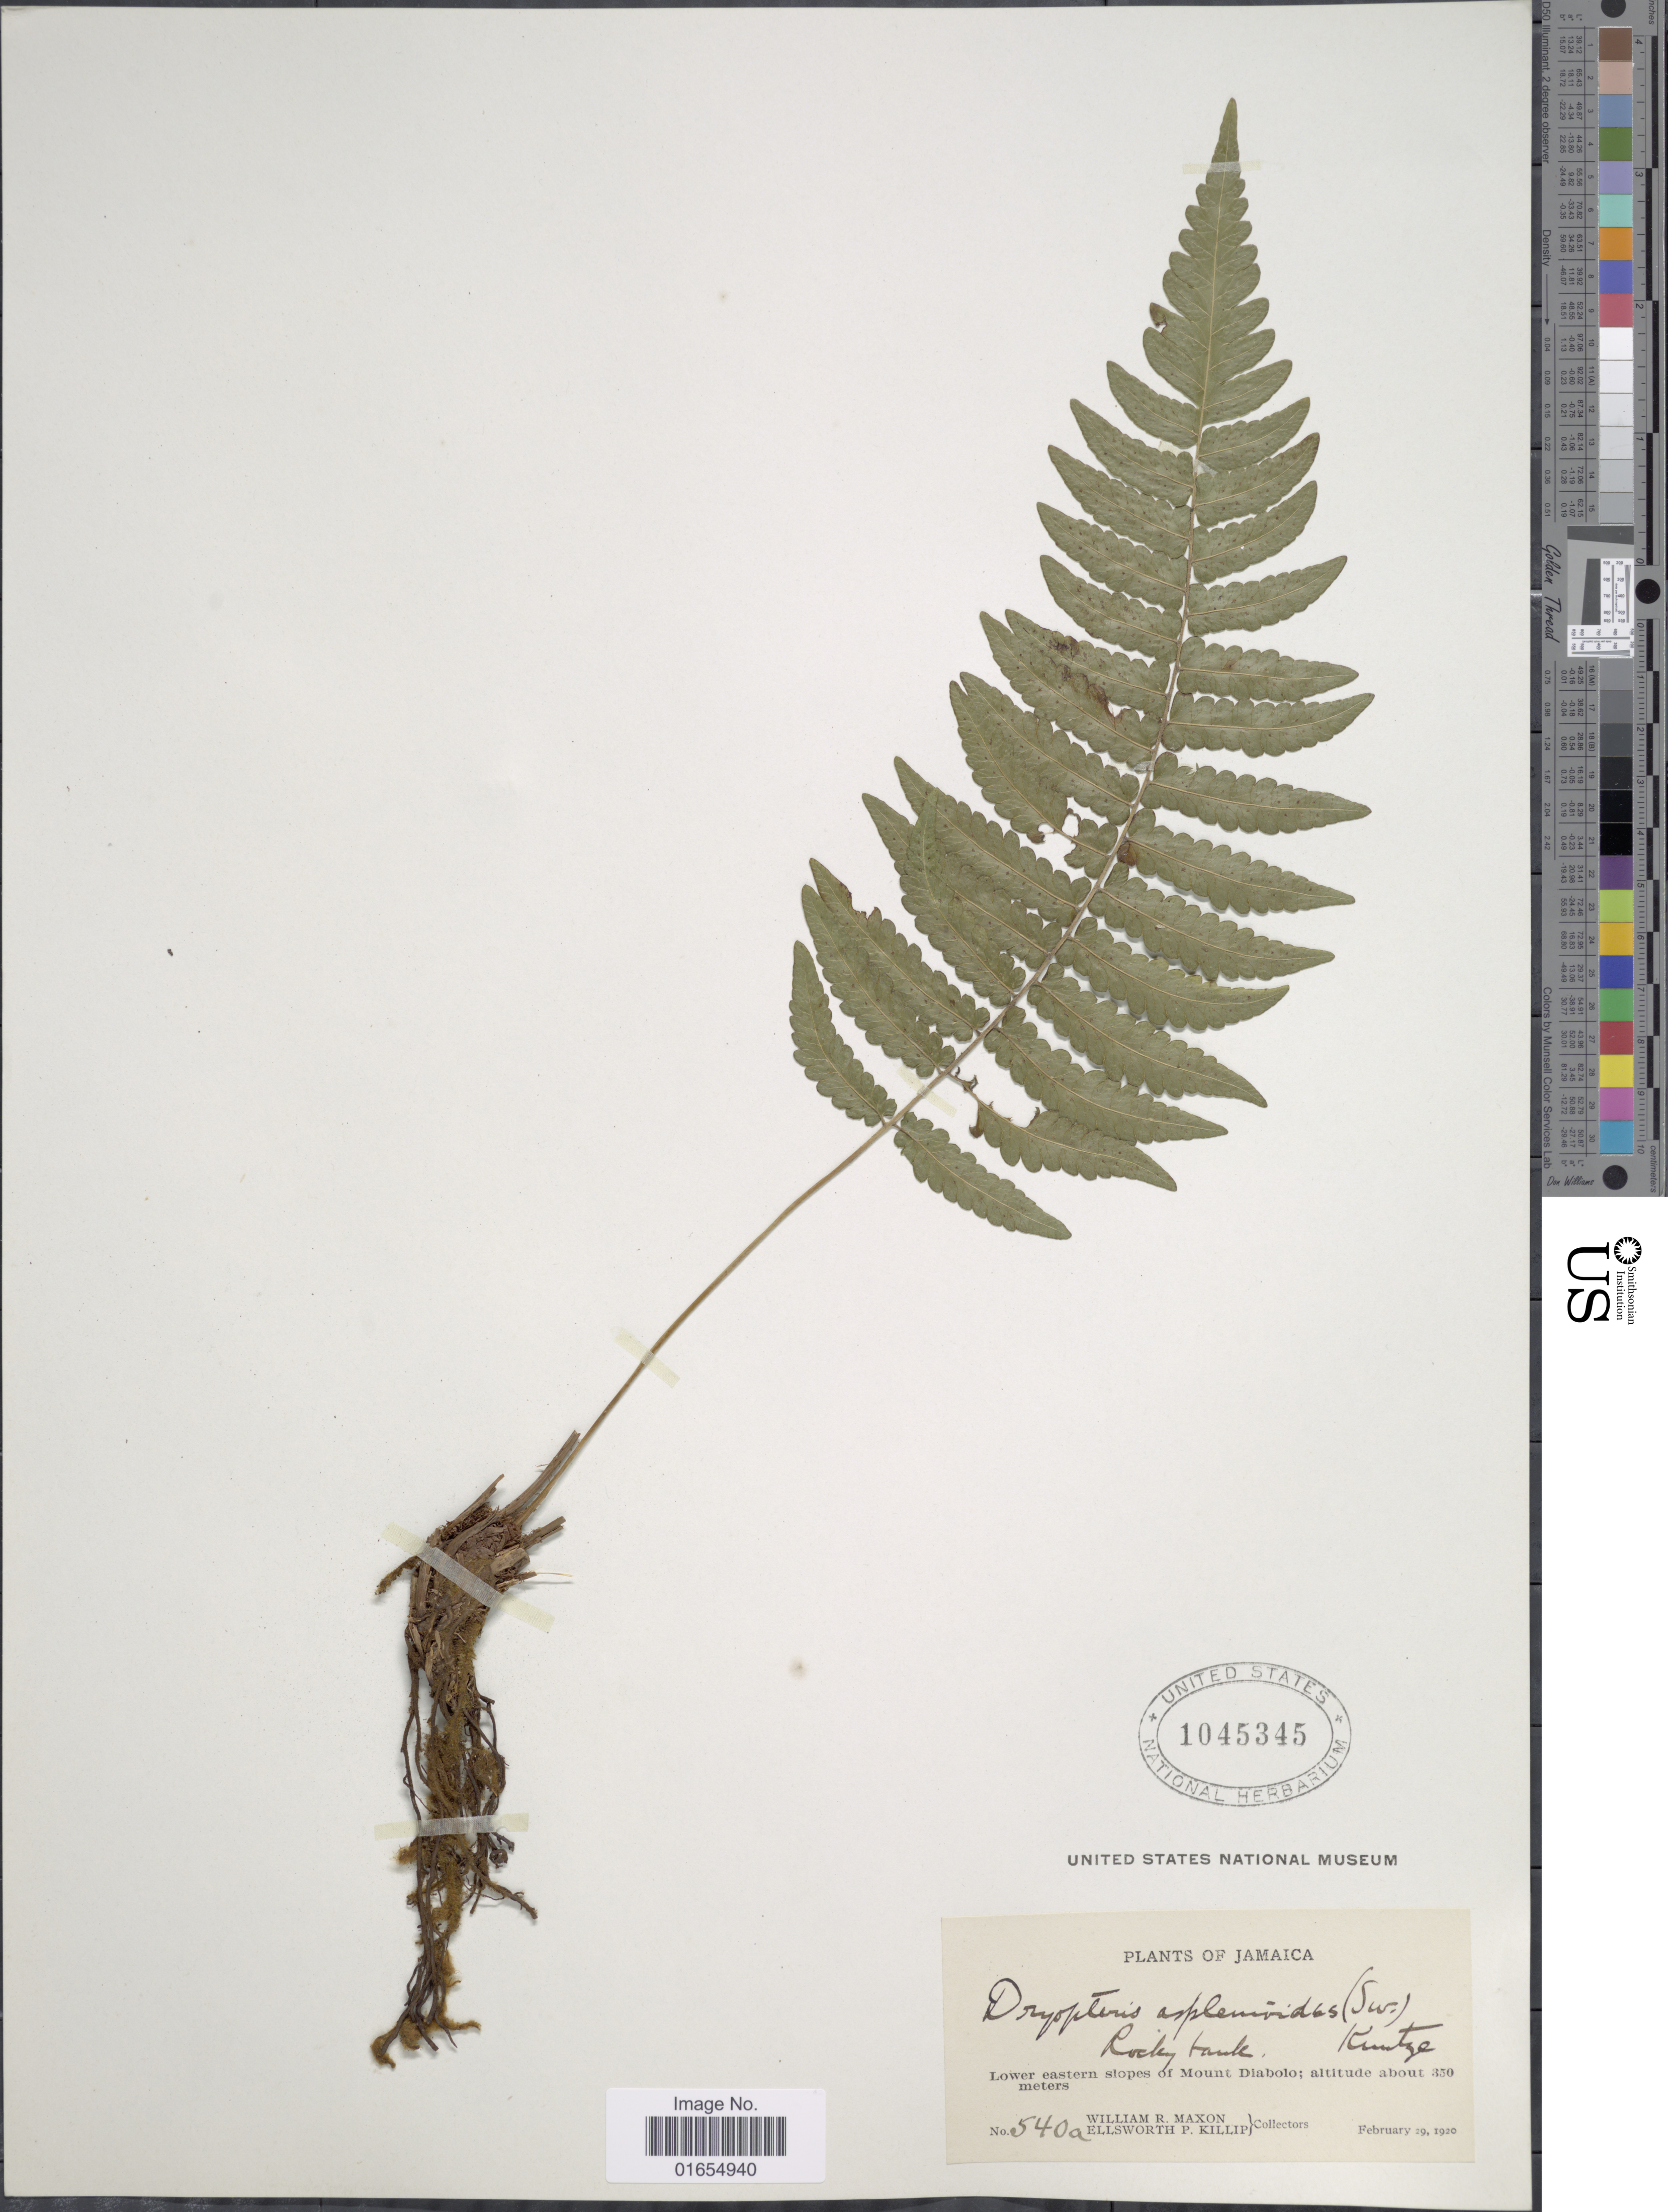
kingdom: Plantae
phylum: Tracheophyta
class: Polypodiopsida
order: Polypodiales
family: Thelypteridaceae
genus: Goniopteris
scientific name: Goniopteris retroflexa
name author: (L.) Pic. Serm.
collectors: W. R. Maxon & E. P. Killip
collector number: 540a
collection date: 1920-02-29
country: Jamaica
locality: Lower eastern slopes of Mount Diabolo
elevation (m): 350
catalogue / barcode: US 1045345